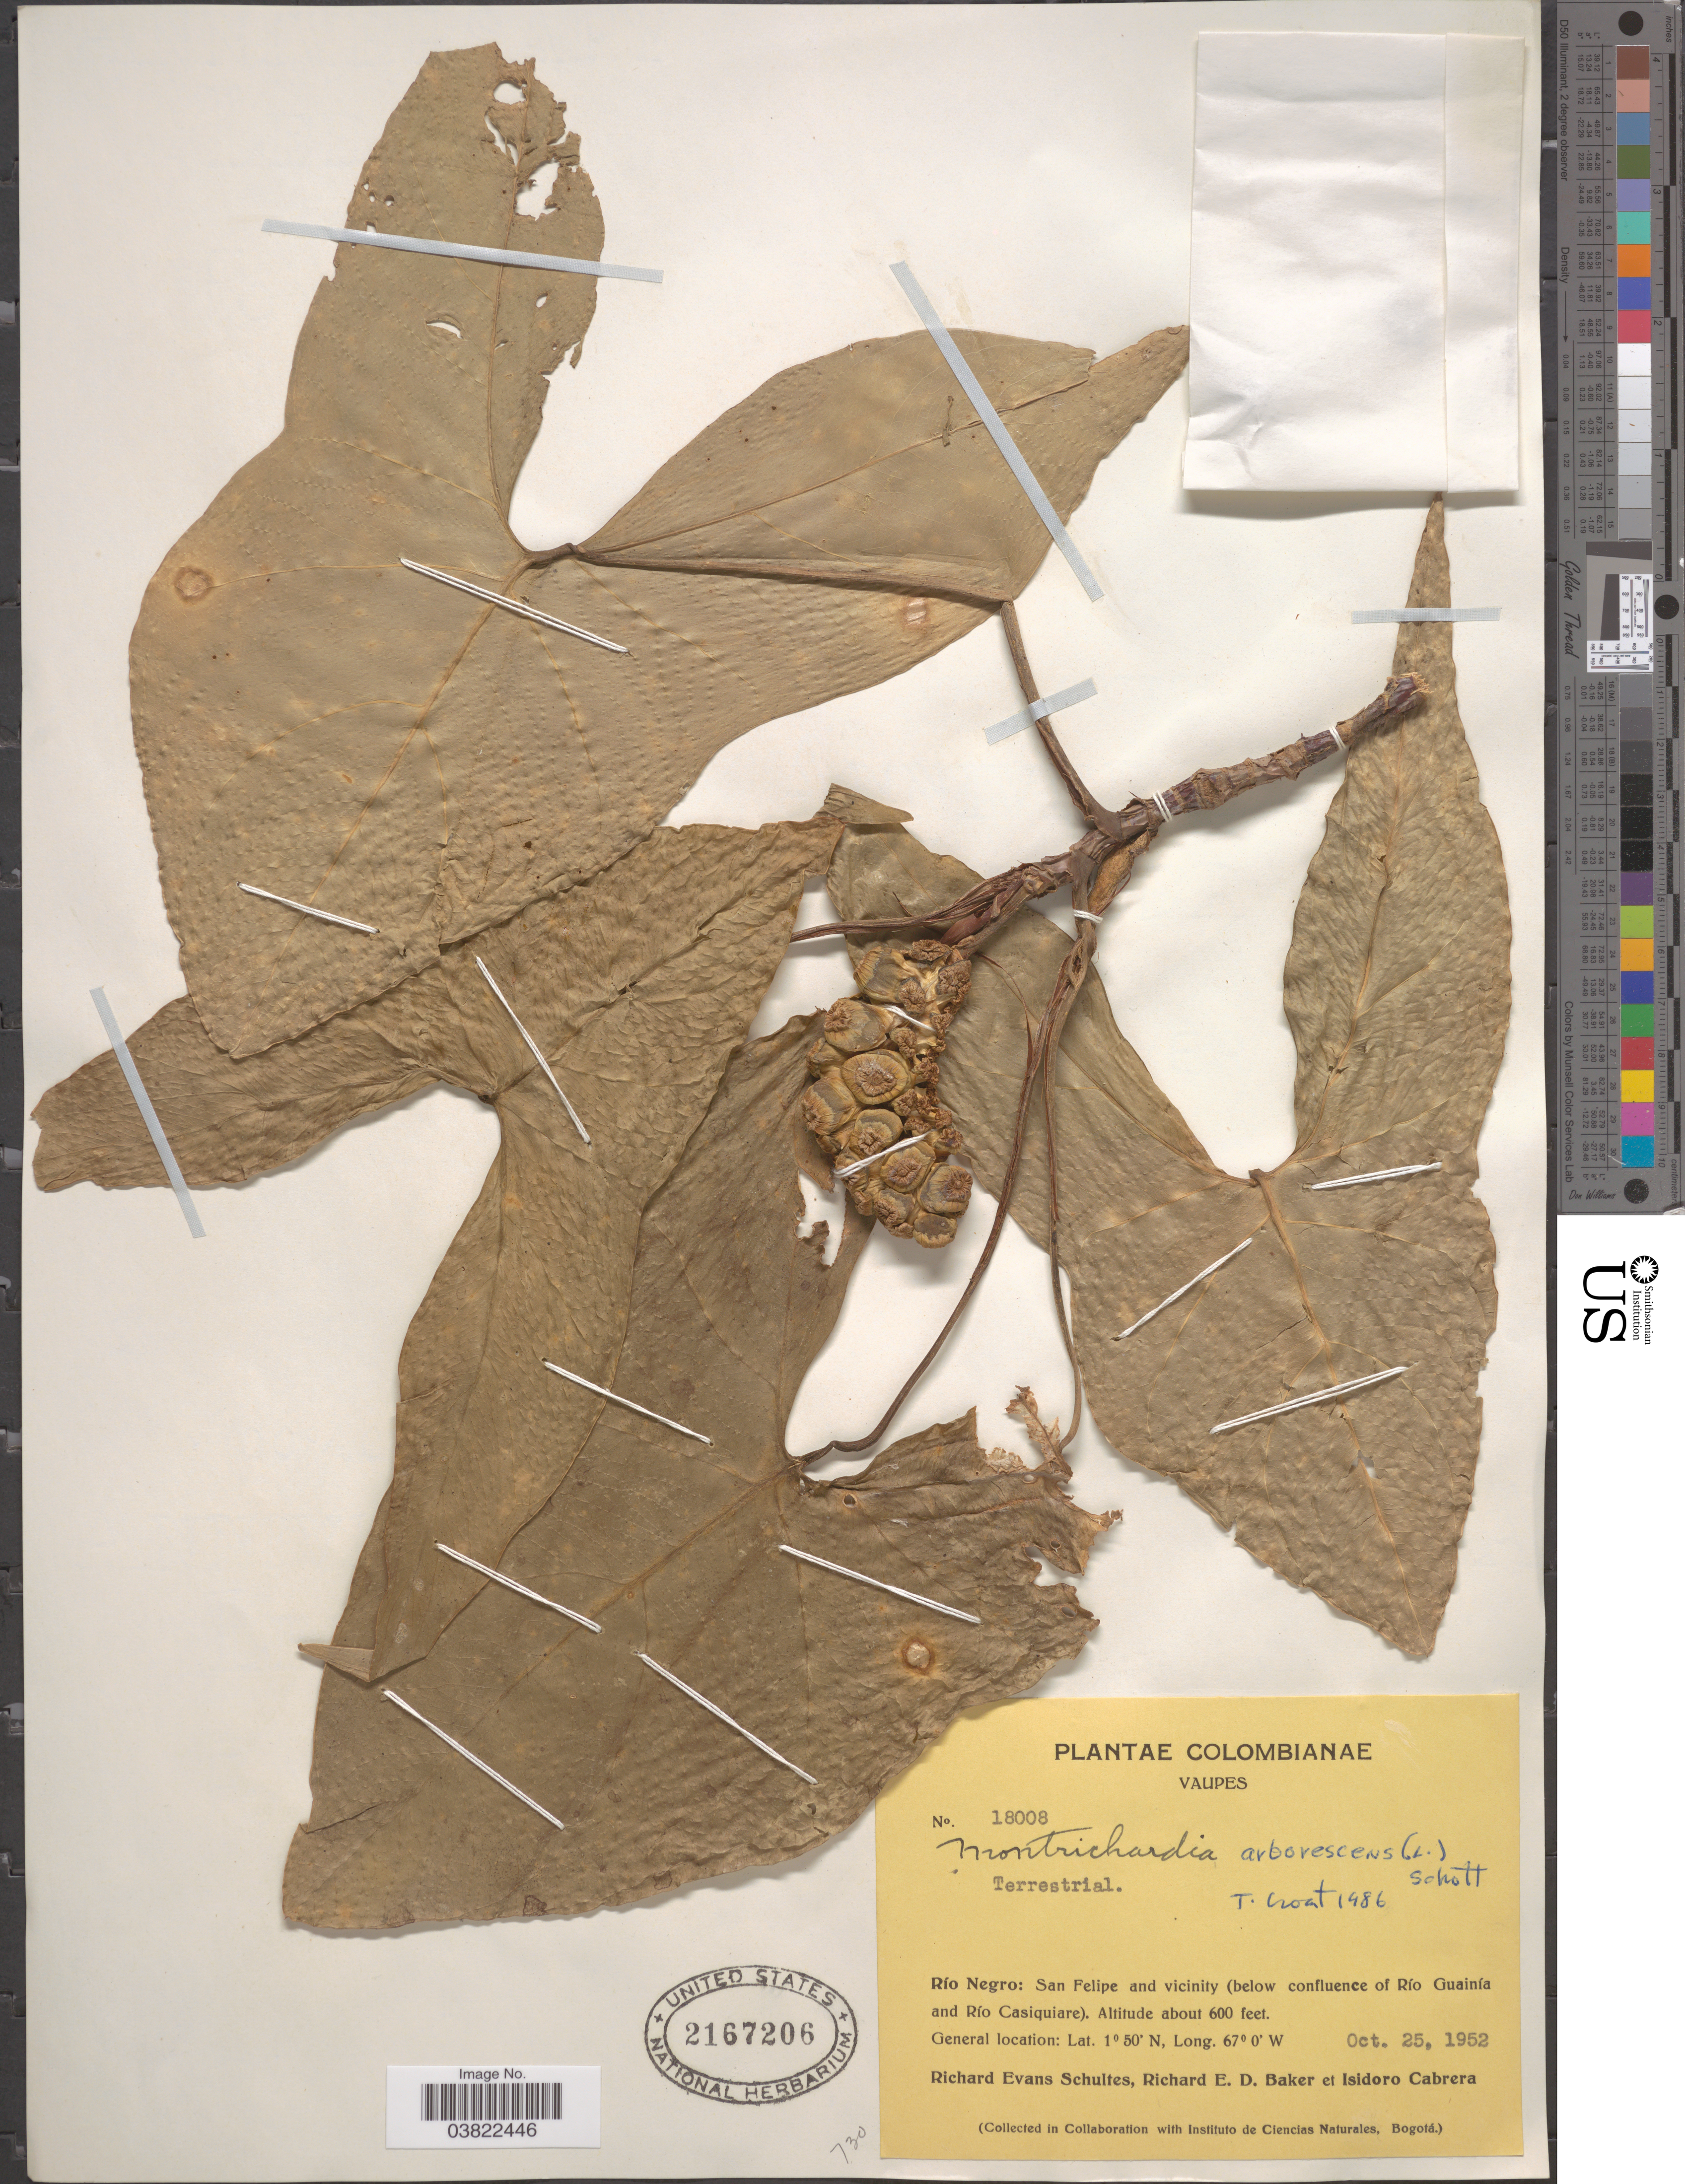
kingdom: Plantae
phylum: Tracheophyta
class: Liliopsida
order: Alismatales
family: Araceae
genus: Montrichardia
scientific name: Montrichardia arborea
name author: (Kunth) Schott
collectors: R. E. Schultes, R. E. D. Baker & I. Cabrera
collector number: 18008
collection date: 1952-10-25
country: Colombia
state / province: Vaupés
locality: Río Negro: San Felipe and vicinity (below confluence of Río Guainía and Río Casiquiare).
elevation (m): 183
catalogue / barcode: US 2167206